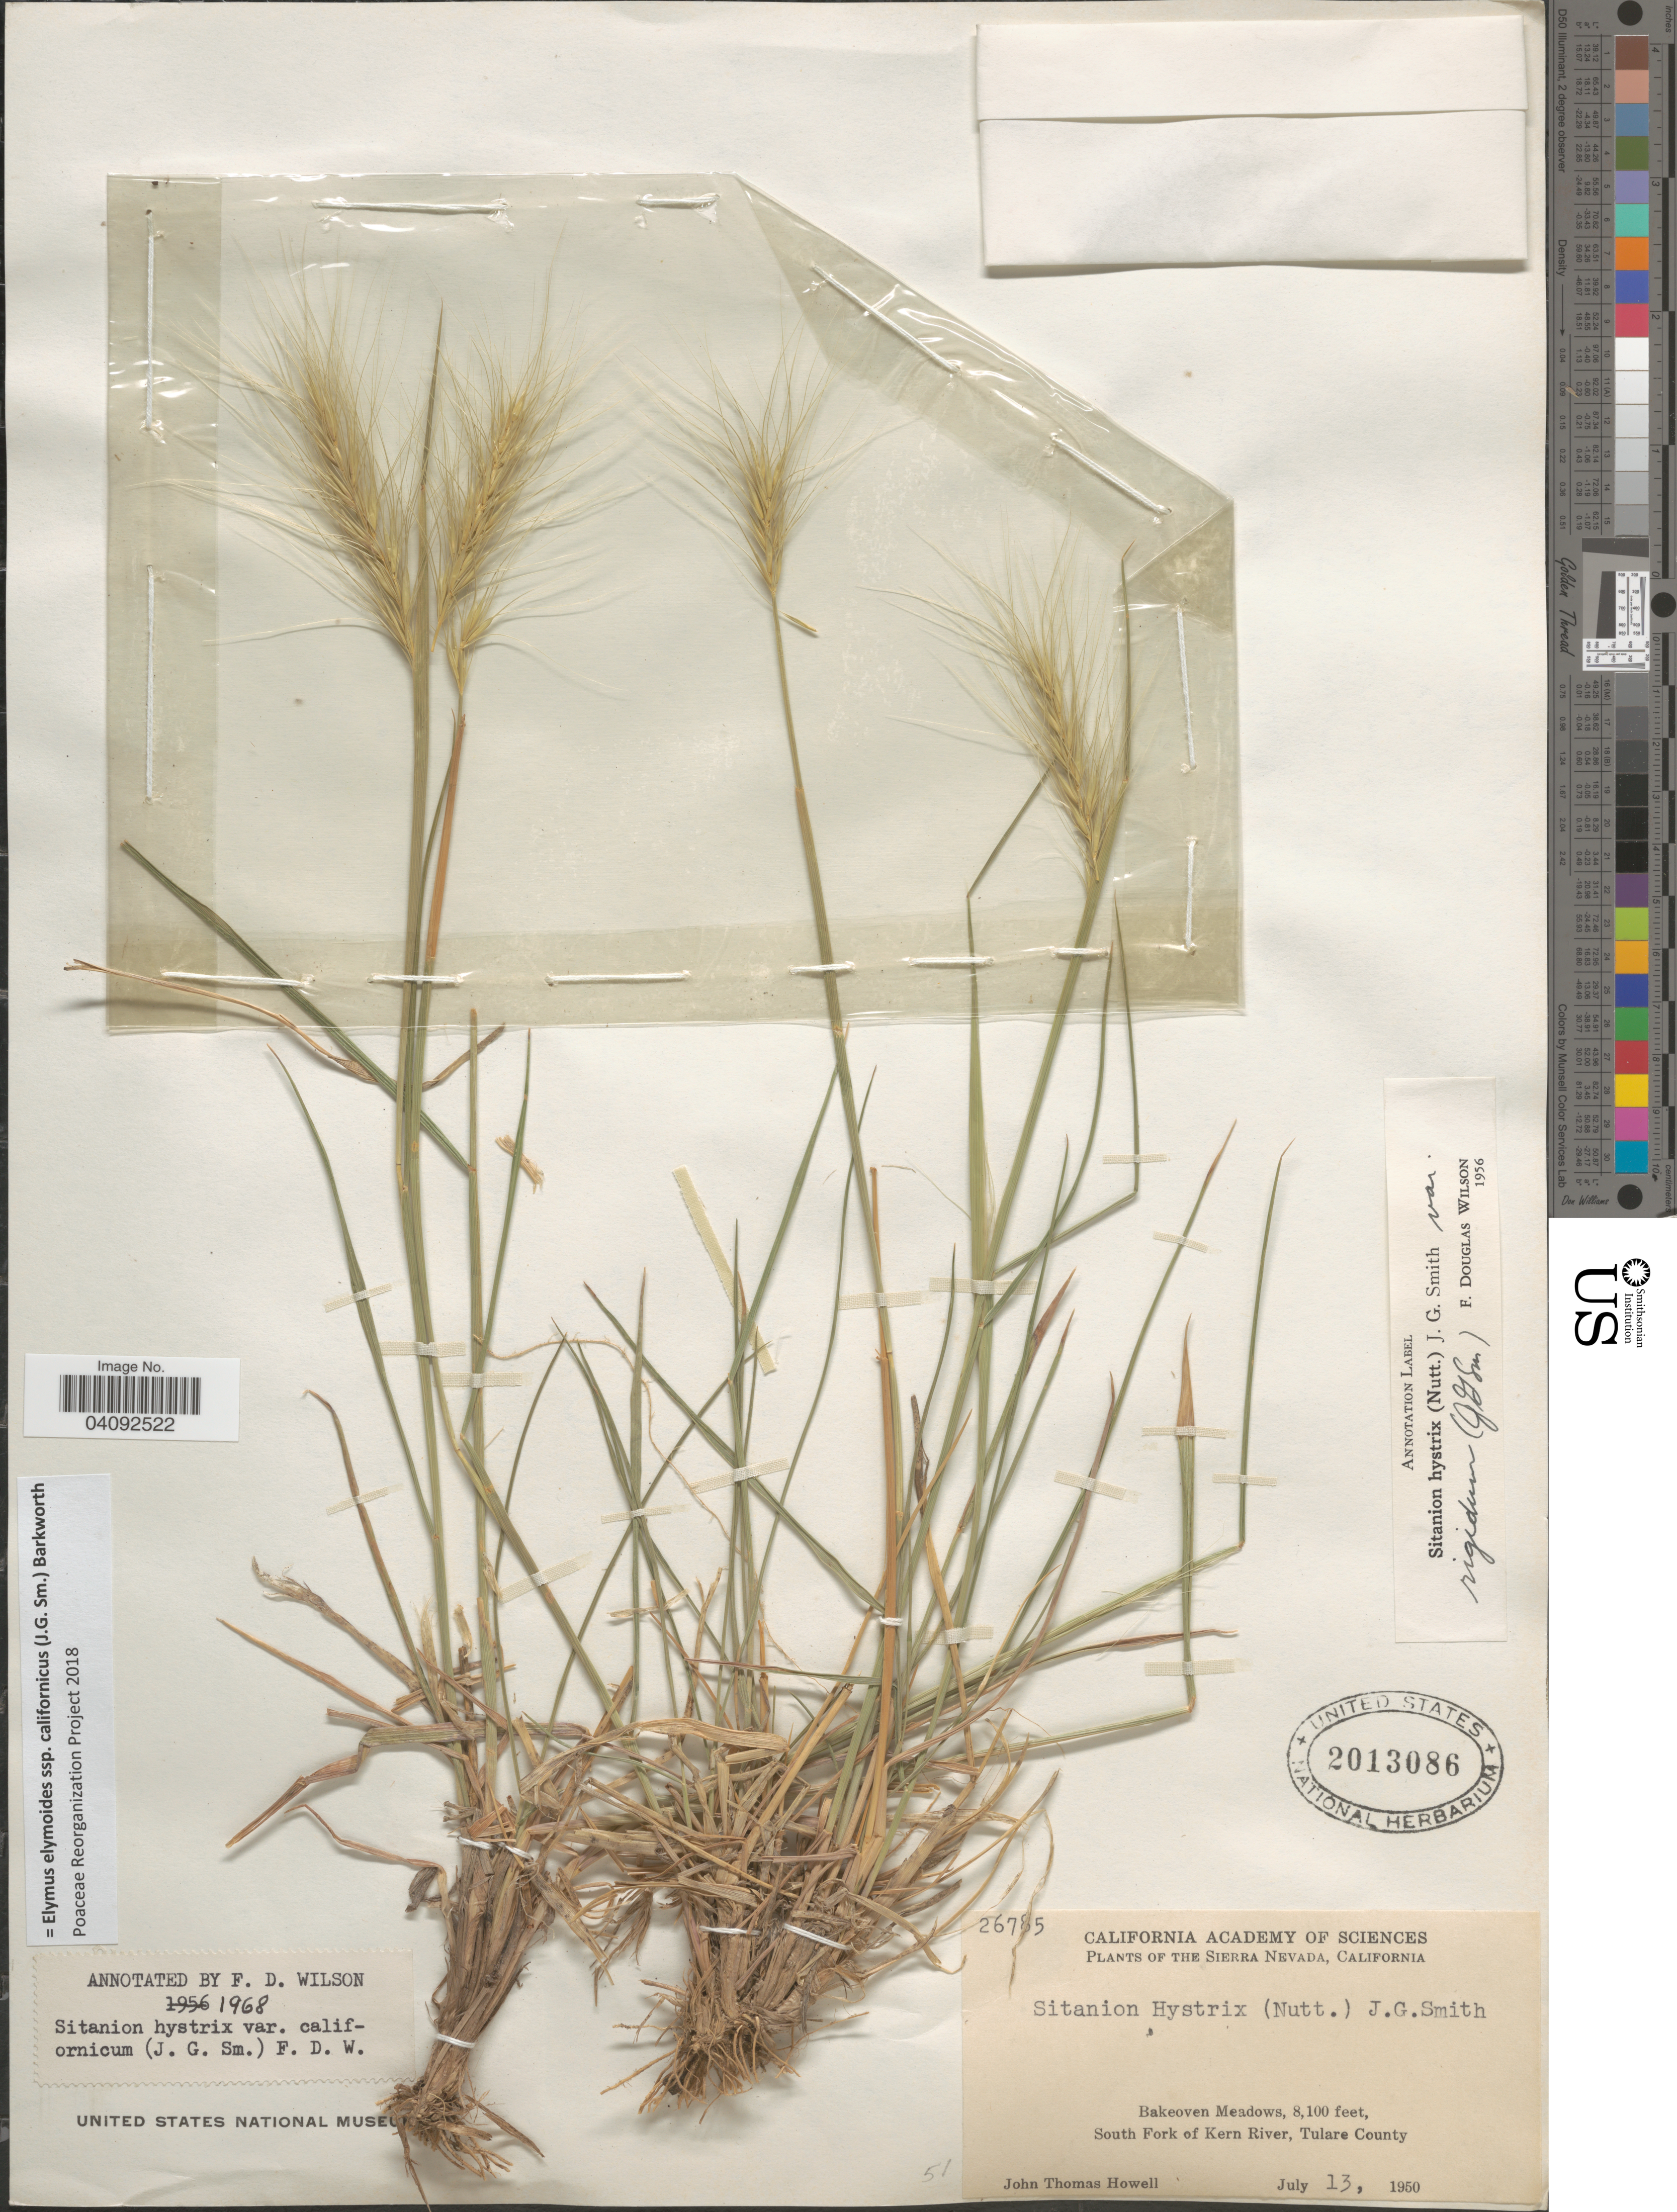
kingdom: Plantae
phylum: Tracheophyta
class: Liliopsida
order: Poales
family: Poaceae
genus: Elymus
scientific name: Elymus elymoides subsp. hordeoides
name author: (Suksd.) Barkworth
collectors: J. T. Howell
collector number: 267!5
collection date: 1950-07-13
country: United States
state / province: California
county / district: Tulare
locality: The Sierra Nevada. Bakeoven Meadows, South Fork of Kern River, Tulare County.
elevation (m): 2469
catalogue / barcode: US 2013086